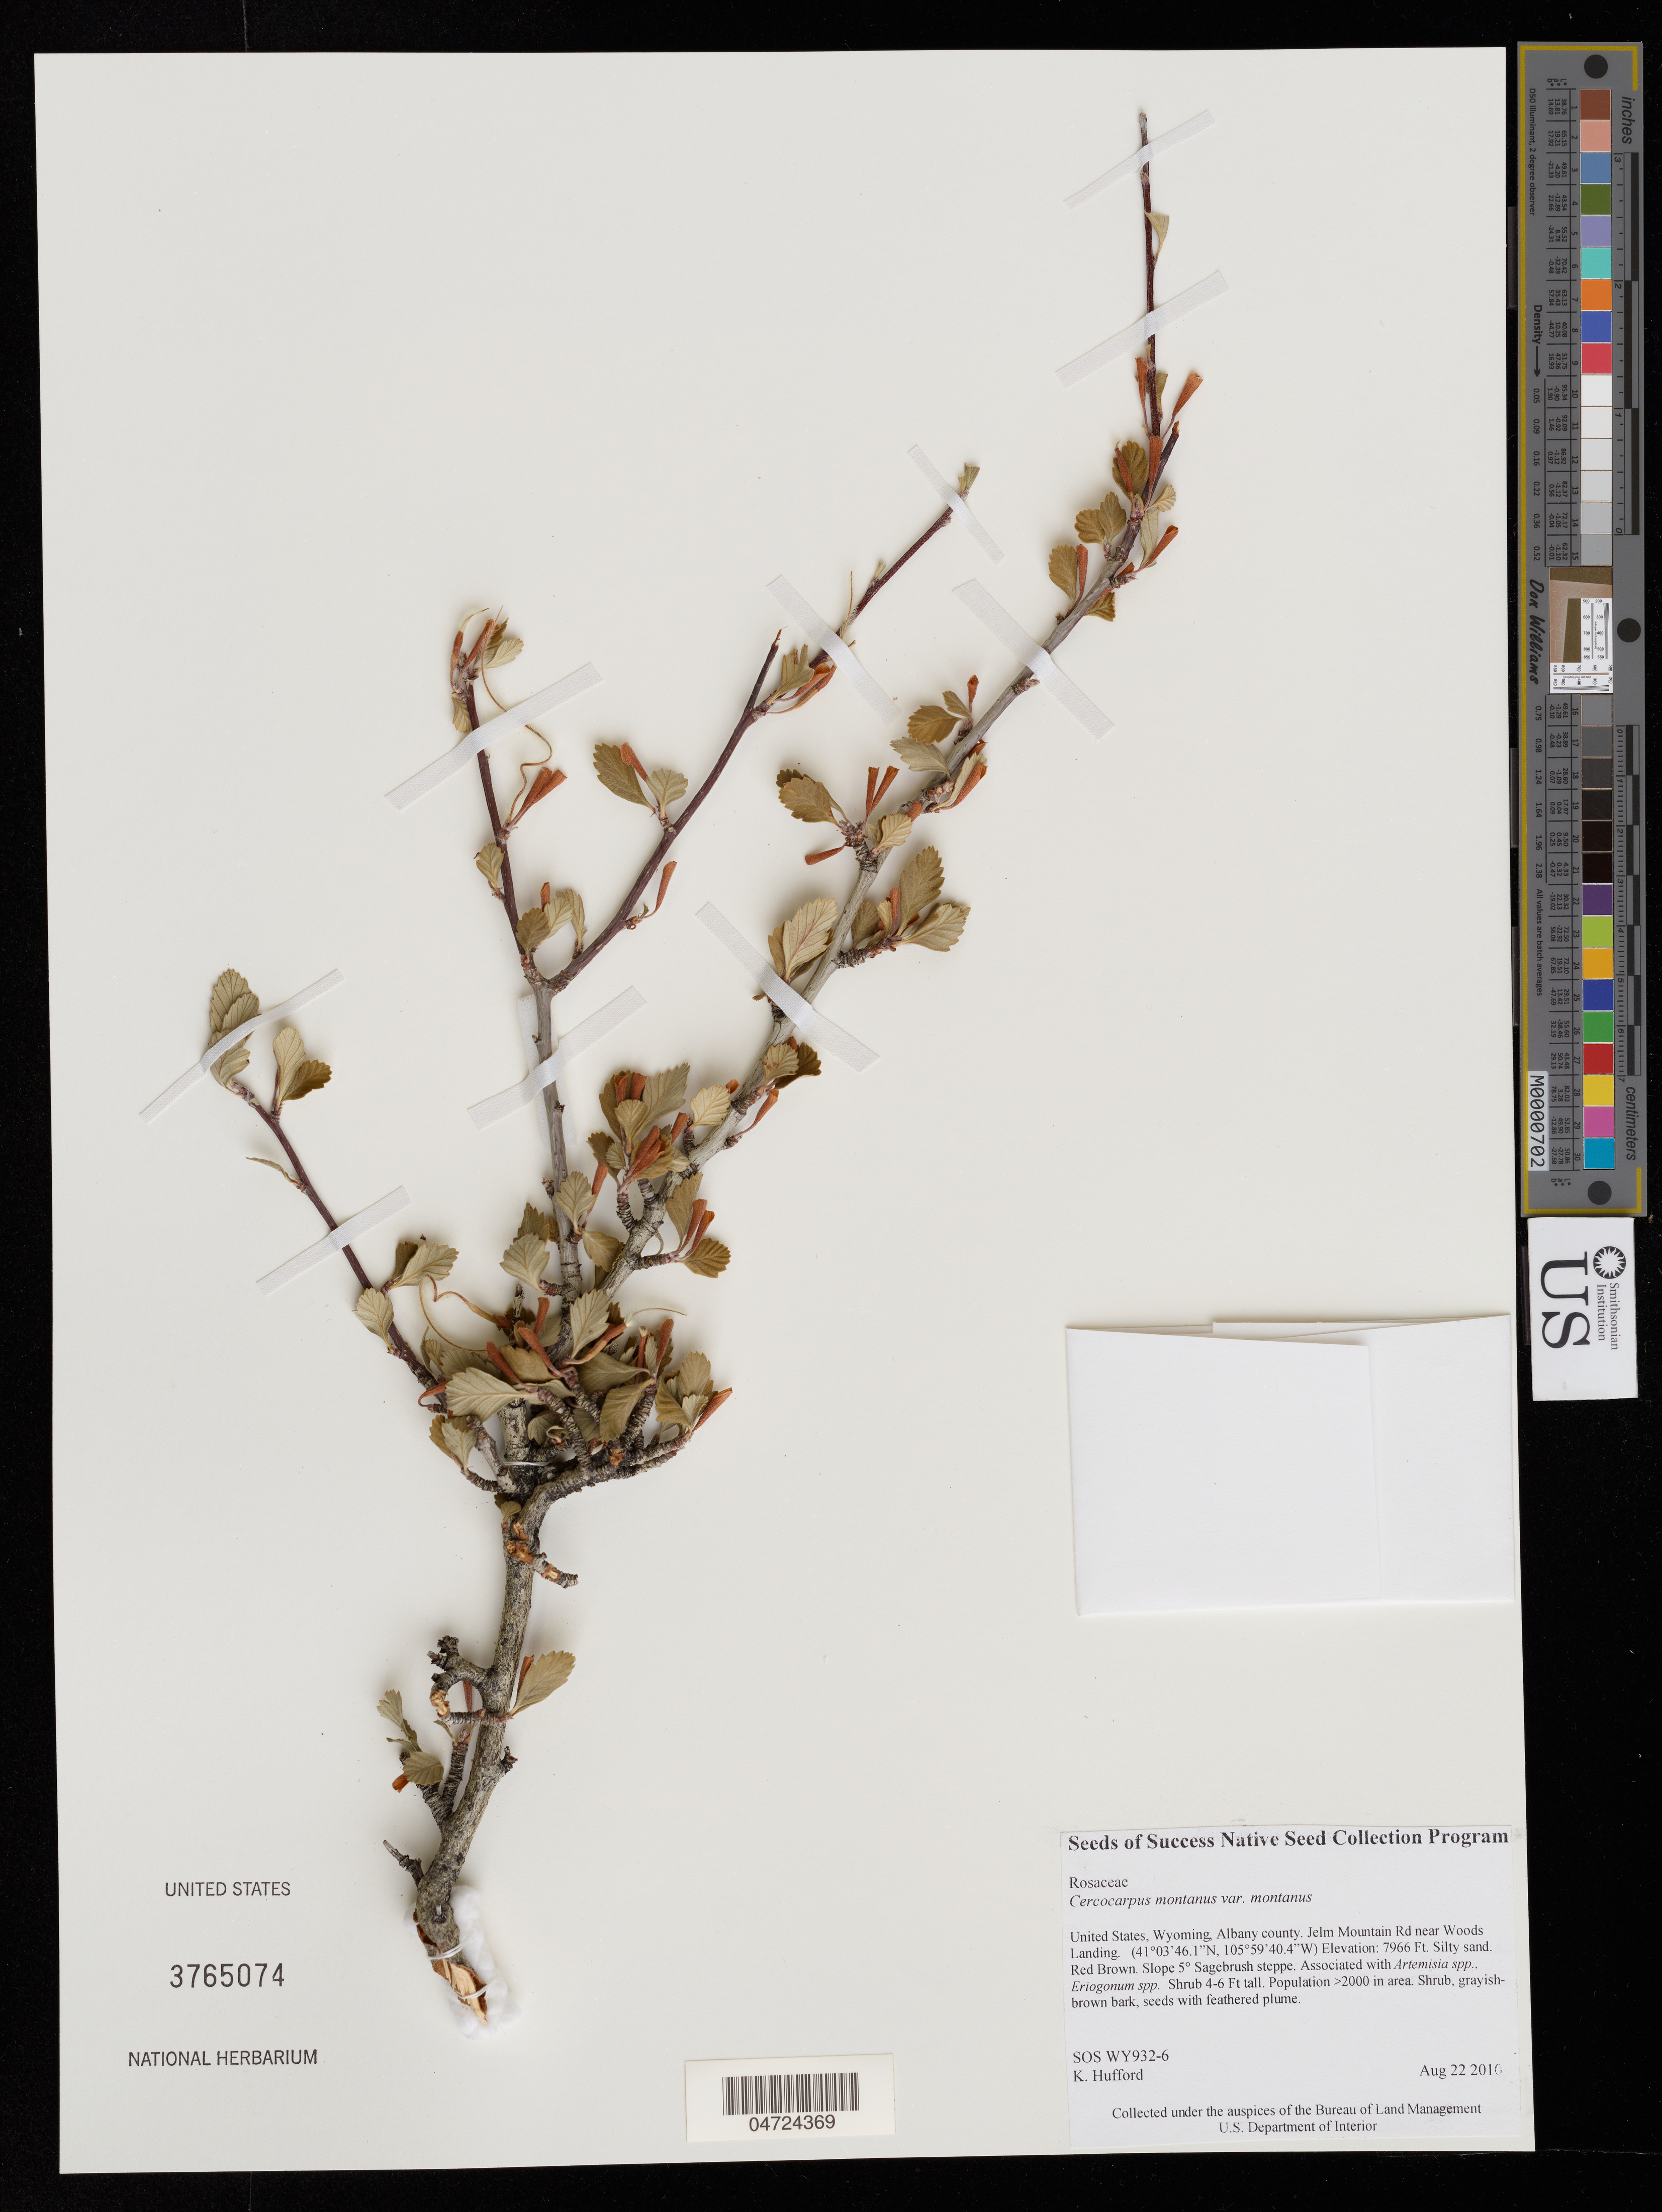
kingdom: Plantae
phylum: Tracheophyta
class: Magnoliopsida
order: Rosales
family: Rosaceae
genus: Cercocarpus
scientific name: Cercocarpus montanus var. montanus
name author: Raf.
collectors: K. Hufford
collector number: SOS WY932-6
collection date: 2010-08-22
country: United States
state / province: Wyoming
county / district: Albany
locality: Albany county. Jelm Mountain Rd near Woods Landing.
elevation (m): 2428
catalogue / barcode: US 3765074